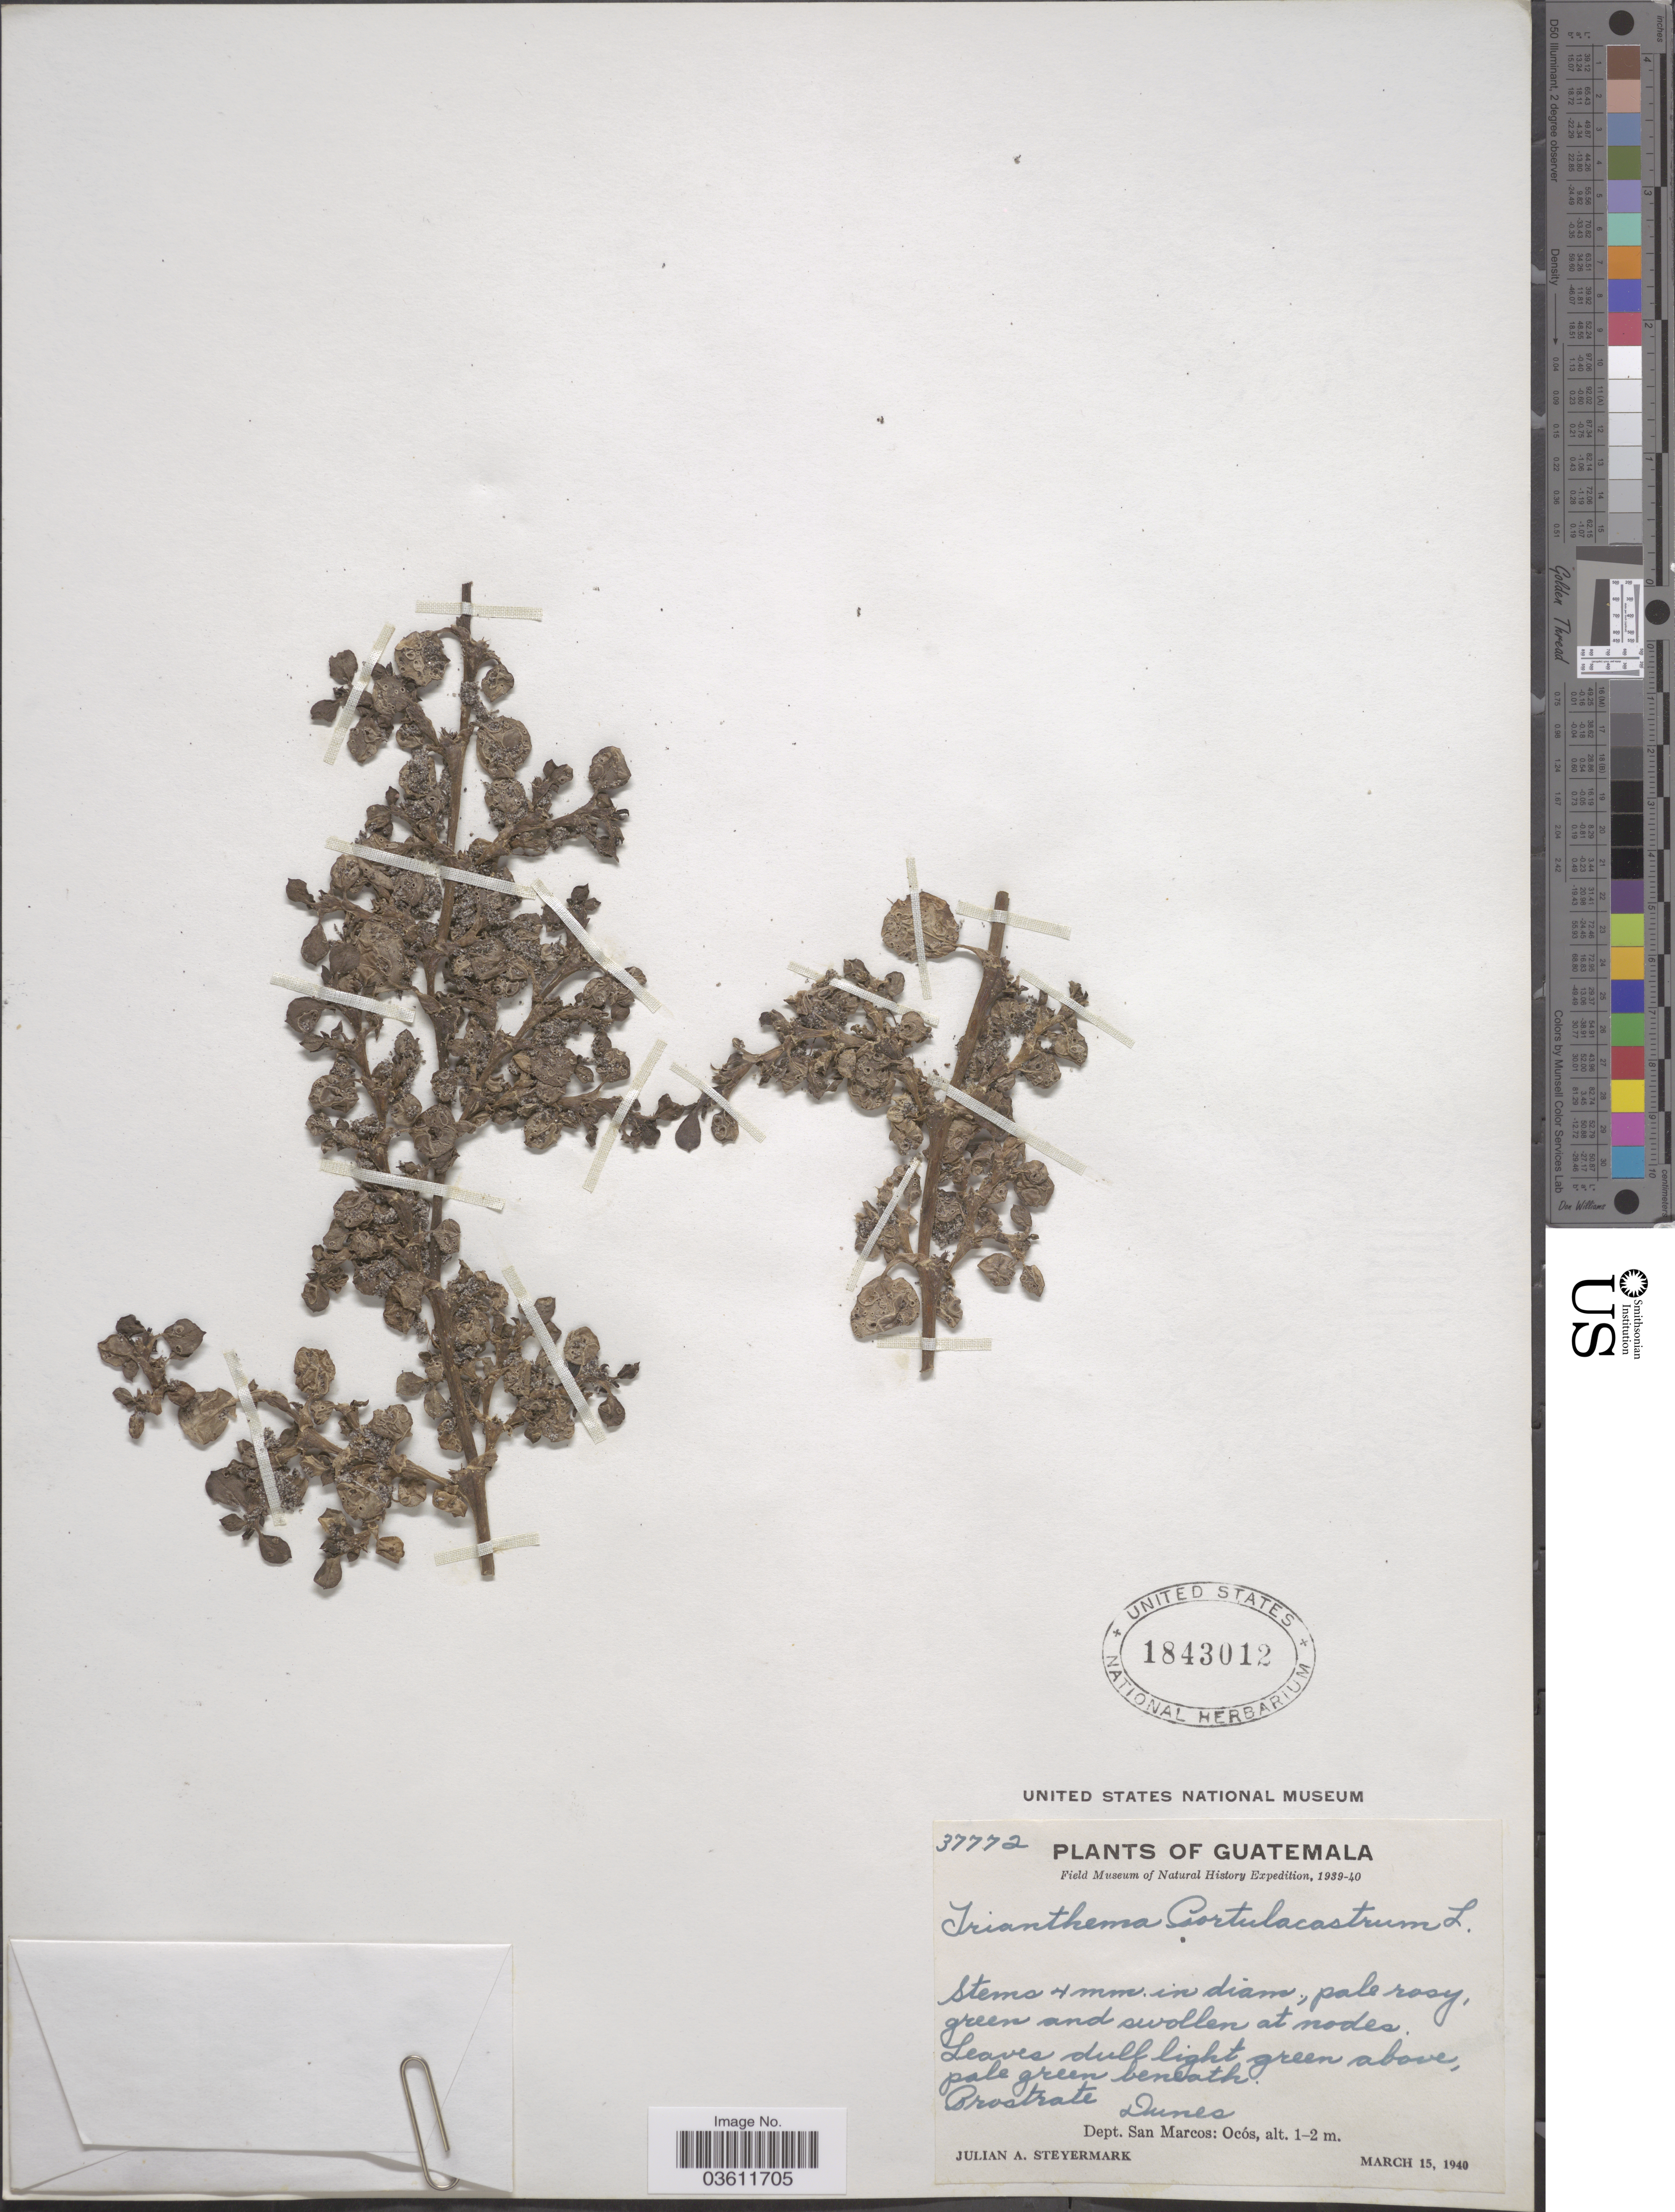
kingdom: Plantae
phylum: Tracheophyta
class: Magnoliopsida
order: Caryophyllales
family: Aizoaceae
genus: Trianthema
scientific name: Trianthema portulacastrum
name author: L.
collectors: J. Steyermark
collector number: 37772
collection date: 1940-03-15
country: Guatemala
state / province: San Marcos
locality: Prostrate Dunes. Dept. San Marcos: Ocós.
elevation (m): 1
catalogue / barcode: US 1843012